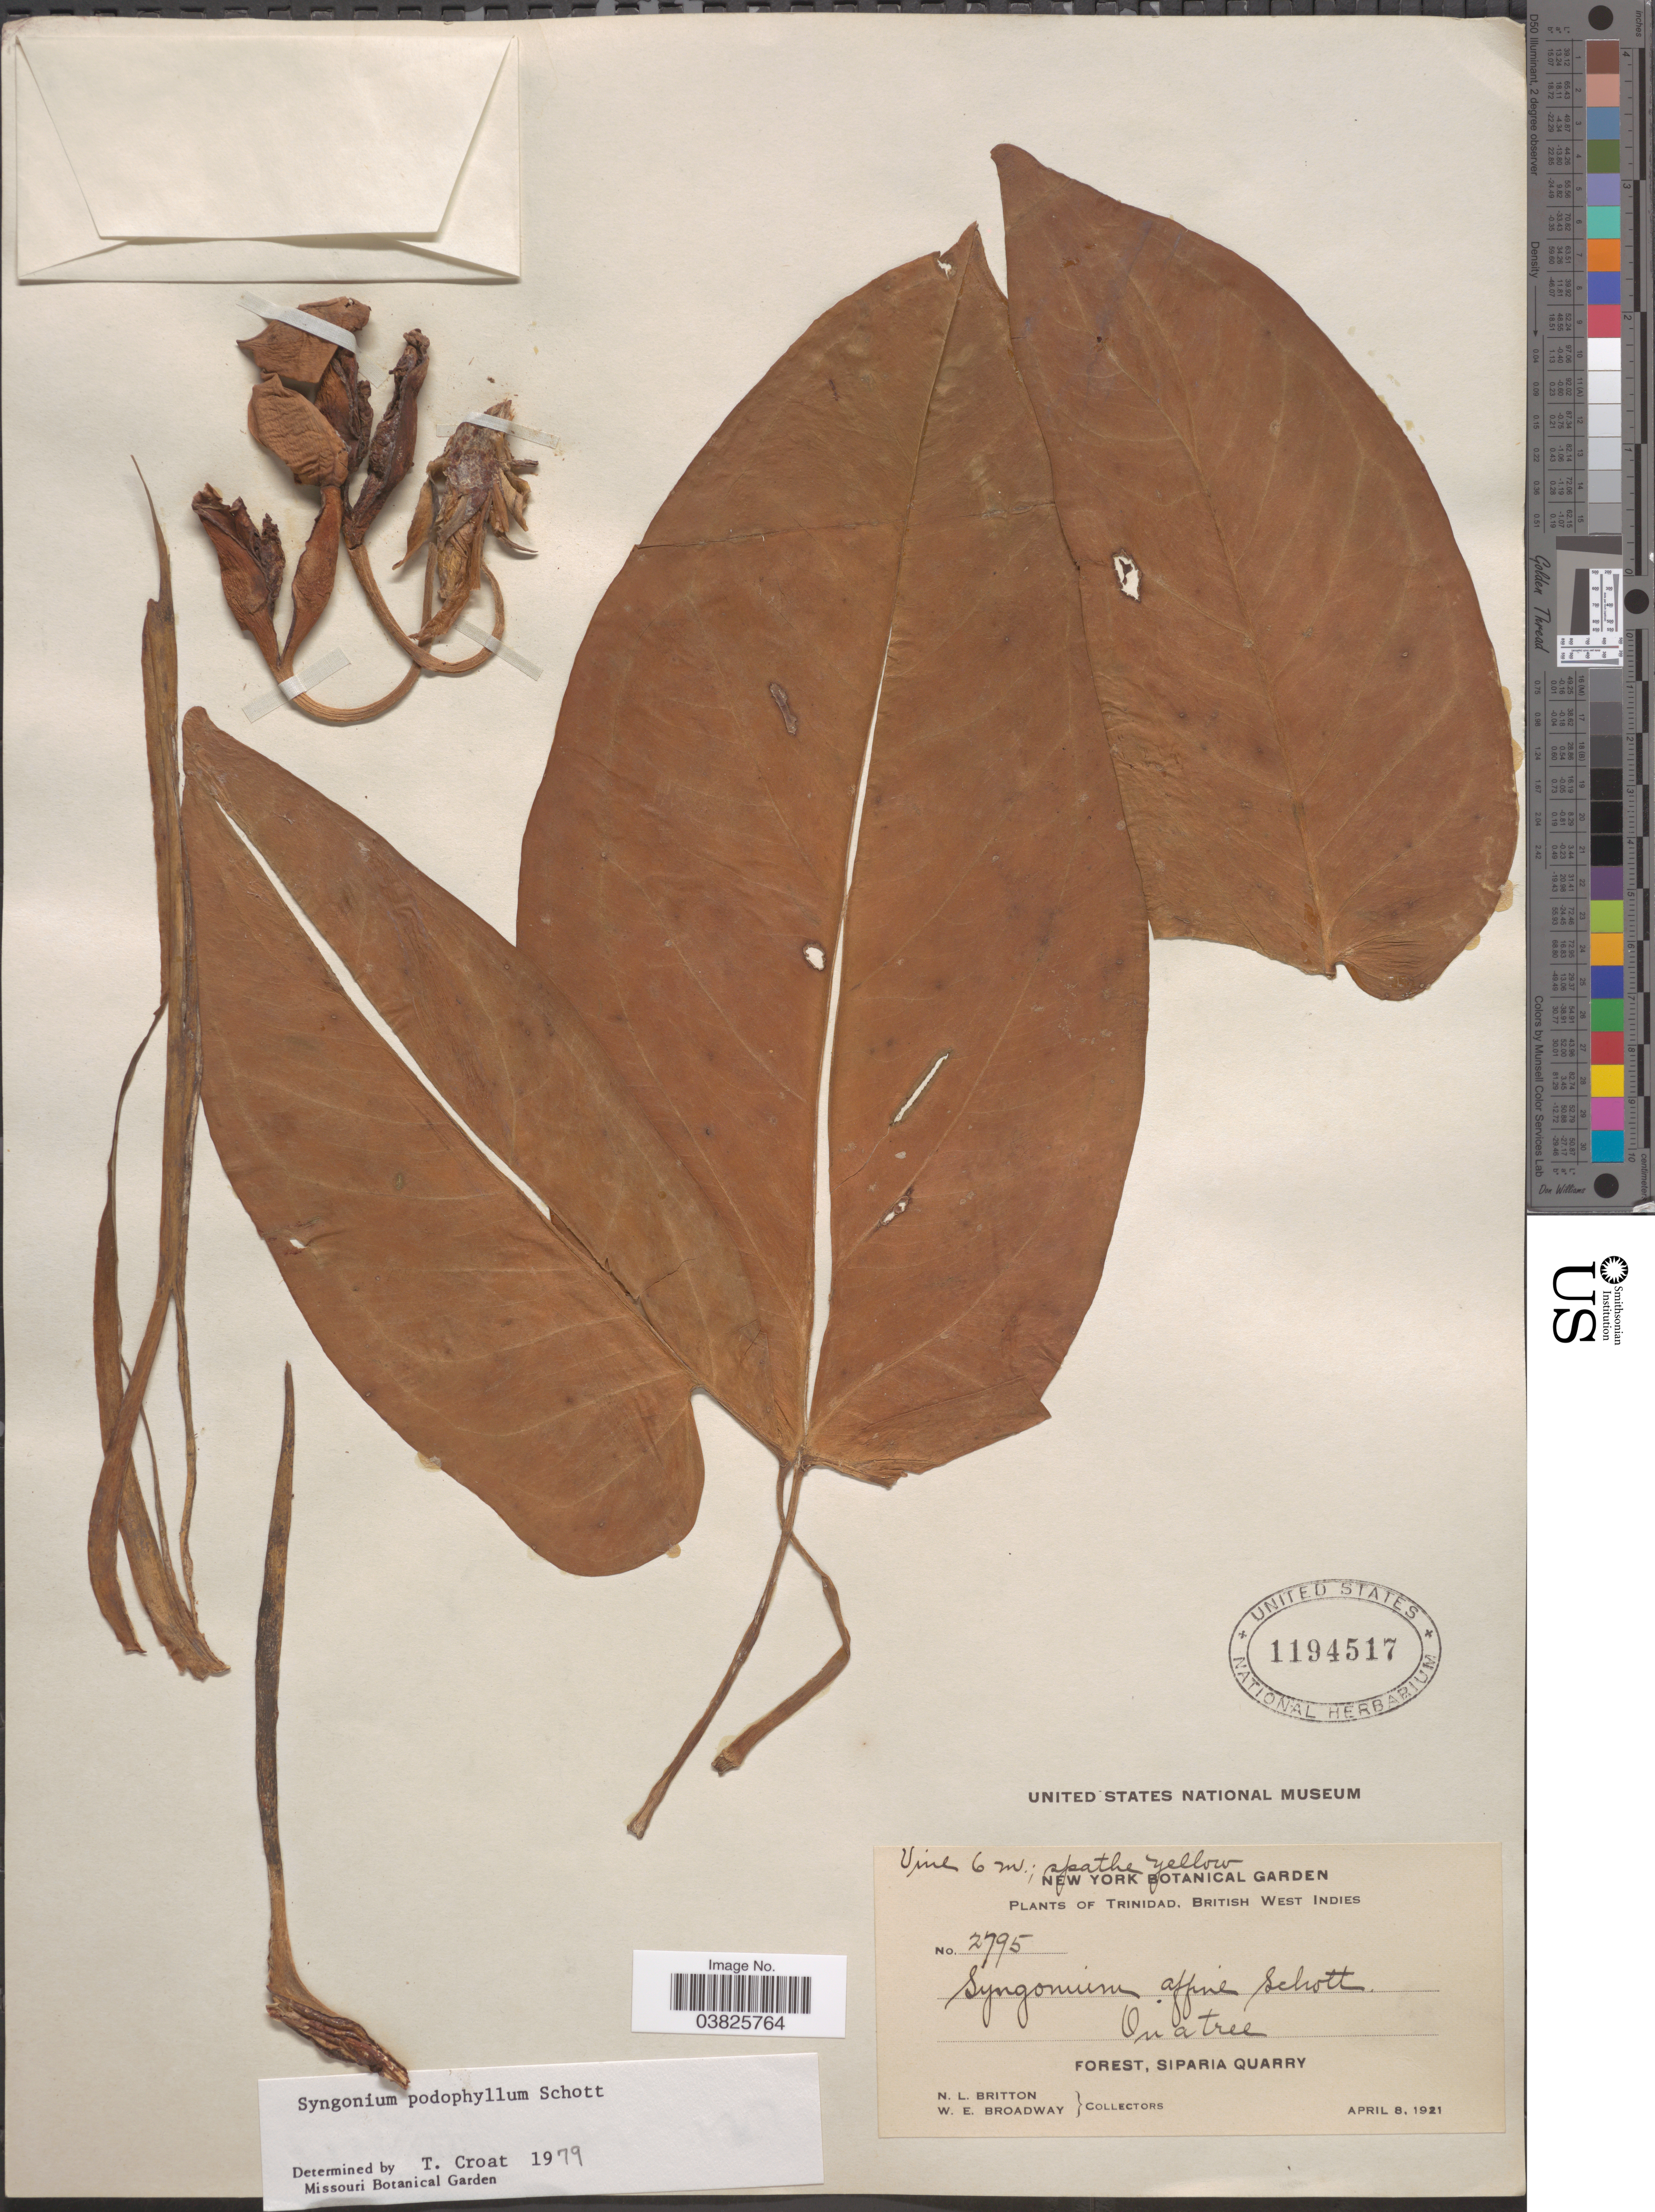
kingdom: Plantae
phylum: Tracheophyta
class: Liliopsida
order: Alismatales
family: Araceae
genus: Syngonium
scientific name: Syngonium podophyllum 'Lemon-Lime'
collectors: N. Britton & W. E. Broadway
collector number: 2795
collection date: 1921-04-08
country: Trinidad and Tobago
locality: Trinidad, British West Indies. Forest, Siparia Quarry.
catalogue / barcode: US 1194517